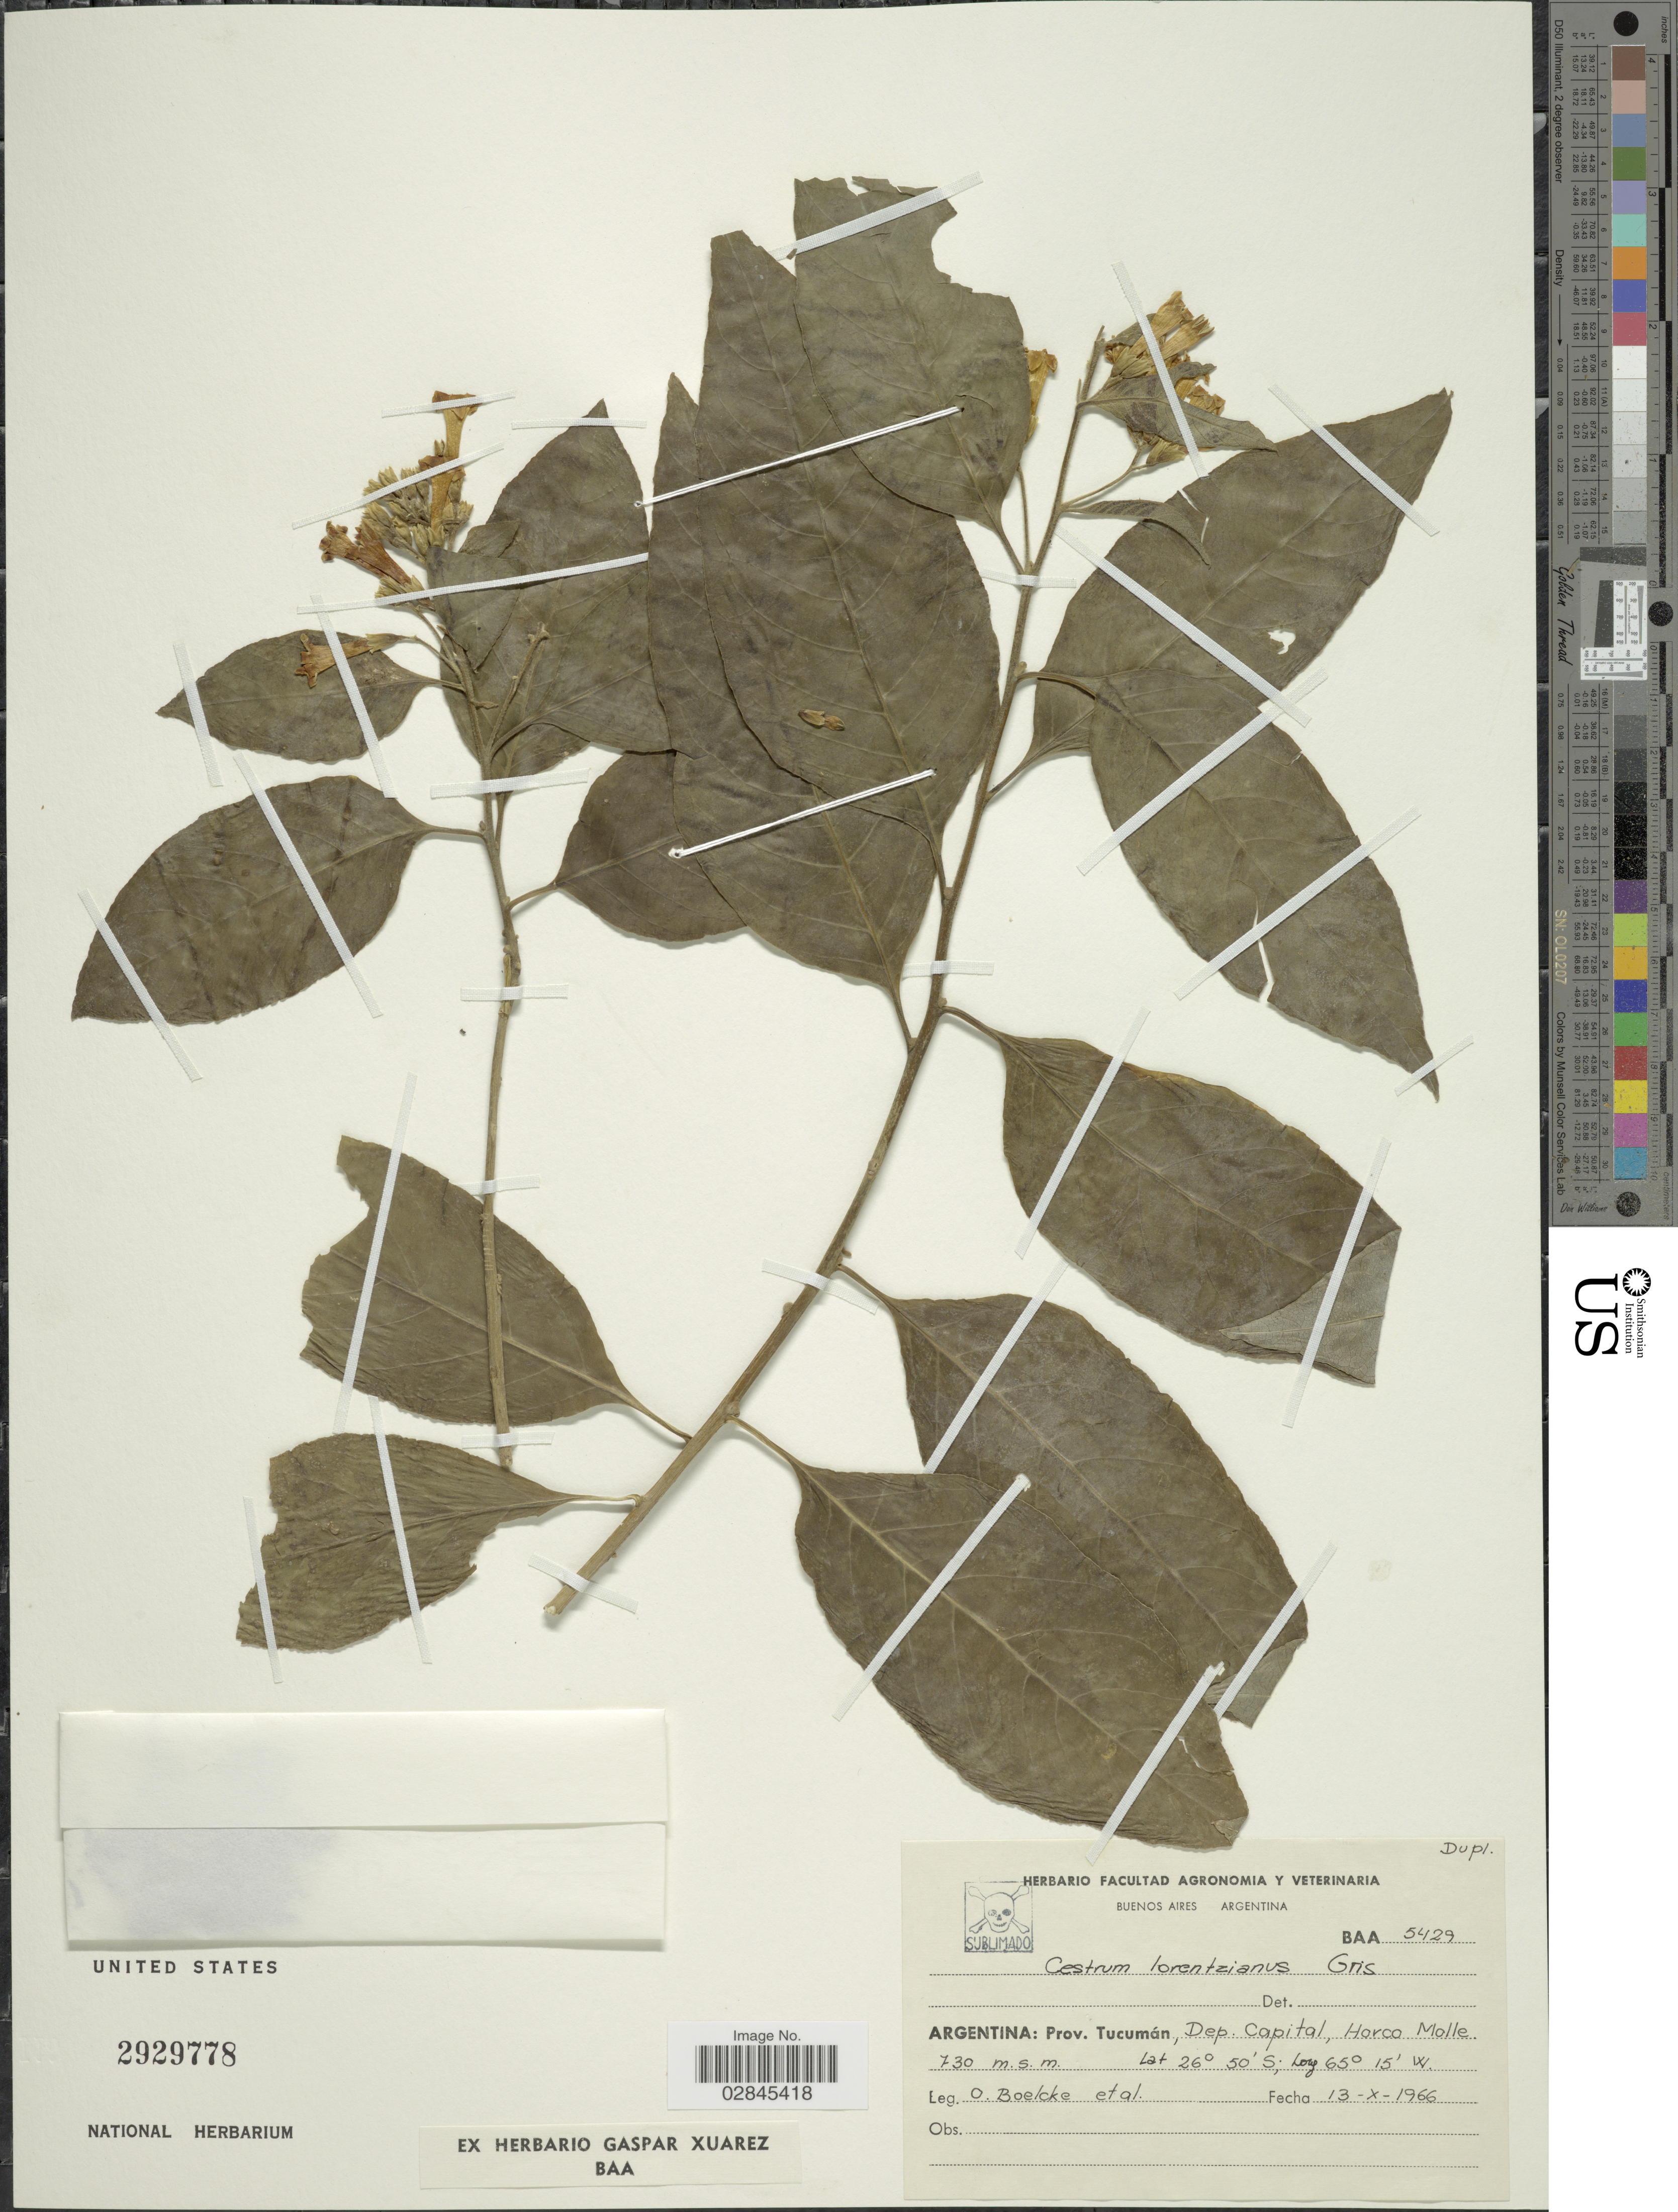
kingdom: Plantae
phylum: Tracheophyta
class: Magnoliopsida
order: Solanales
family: Solanaceae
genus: Cestrum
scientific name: Cestrum lorentzianum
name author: Griseb.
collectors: O. Boelcke & et al.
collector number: BAA5429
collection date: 1966-10-13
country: Argentina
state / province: Tucuman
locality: Dep. Capital, Horca Malle.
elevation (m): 730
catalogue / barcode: US 2929778